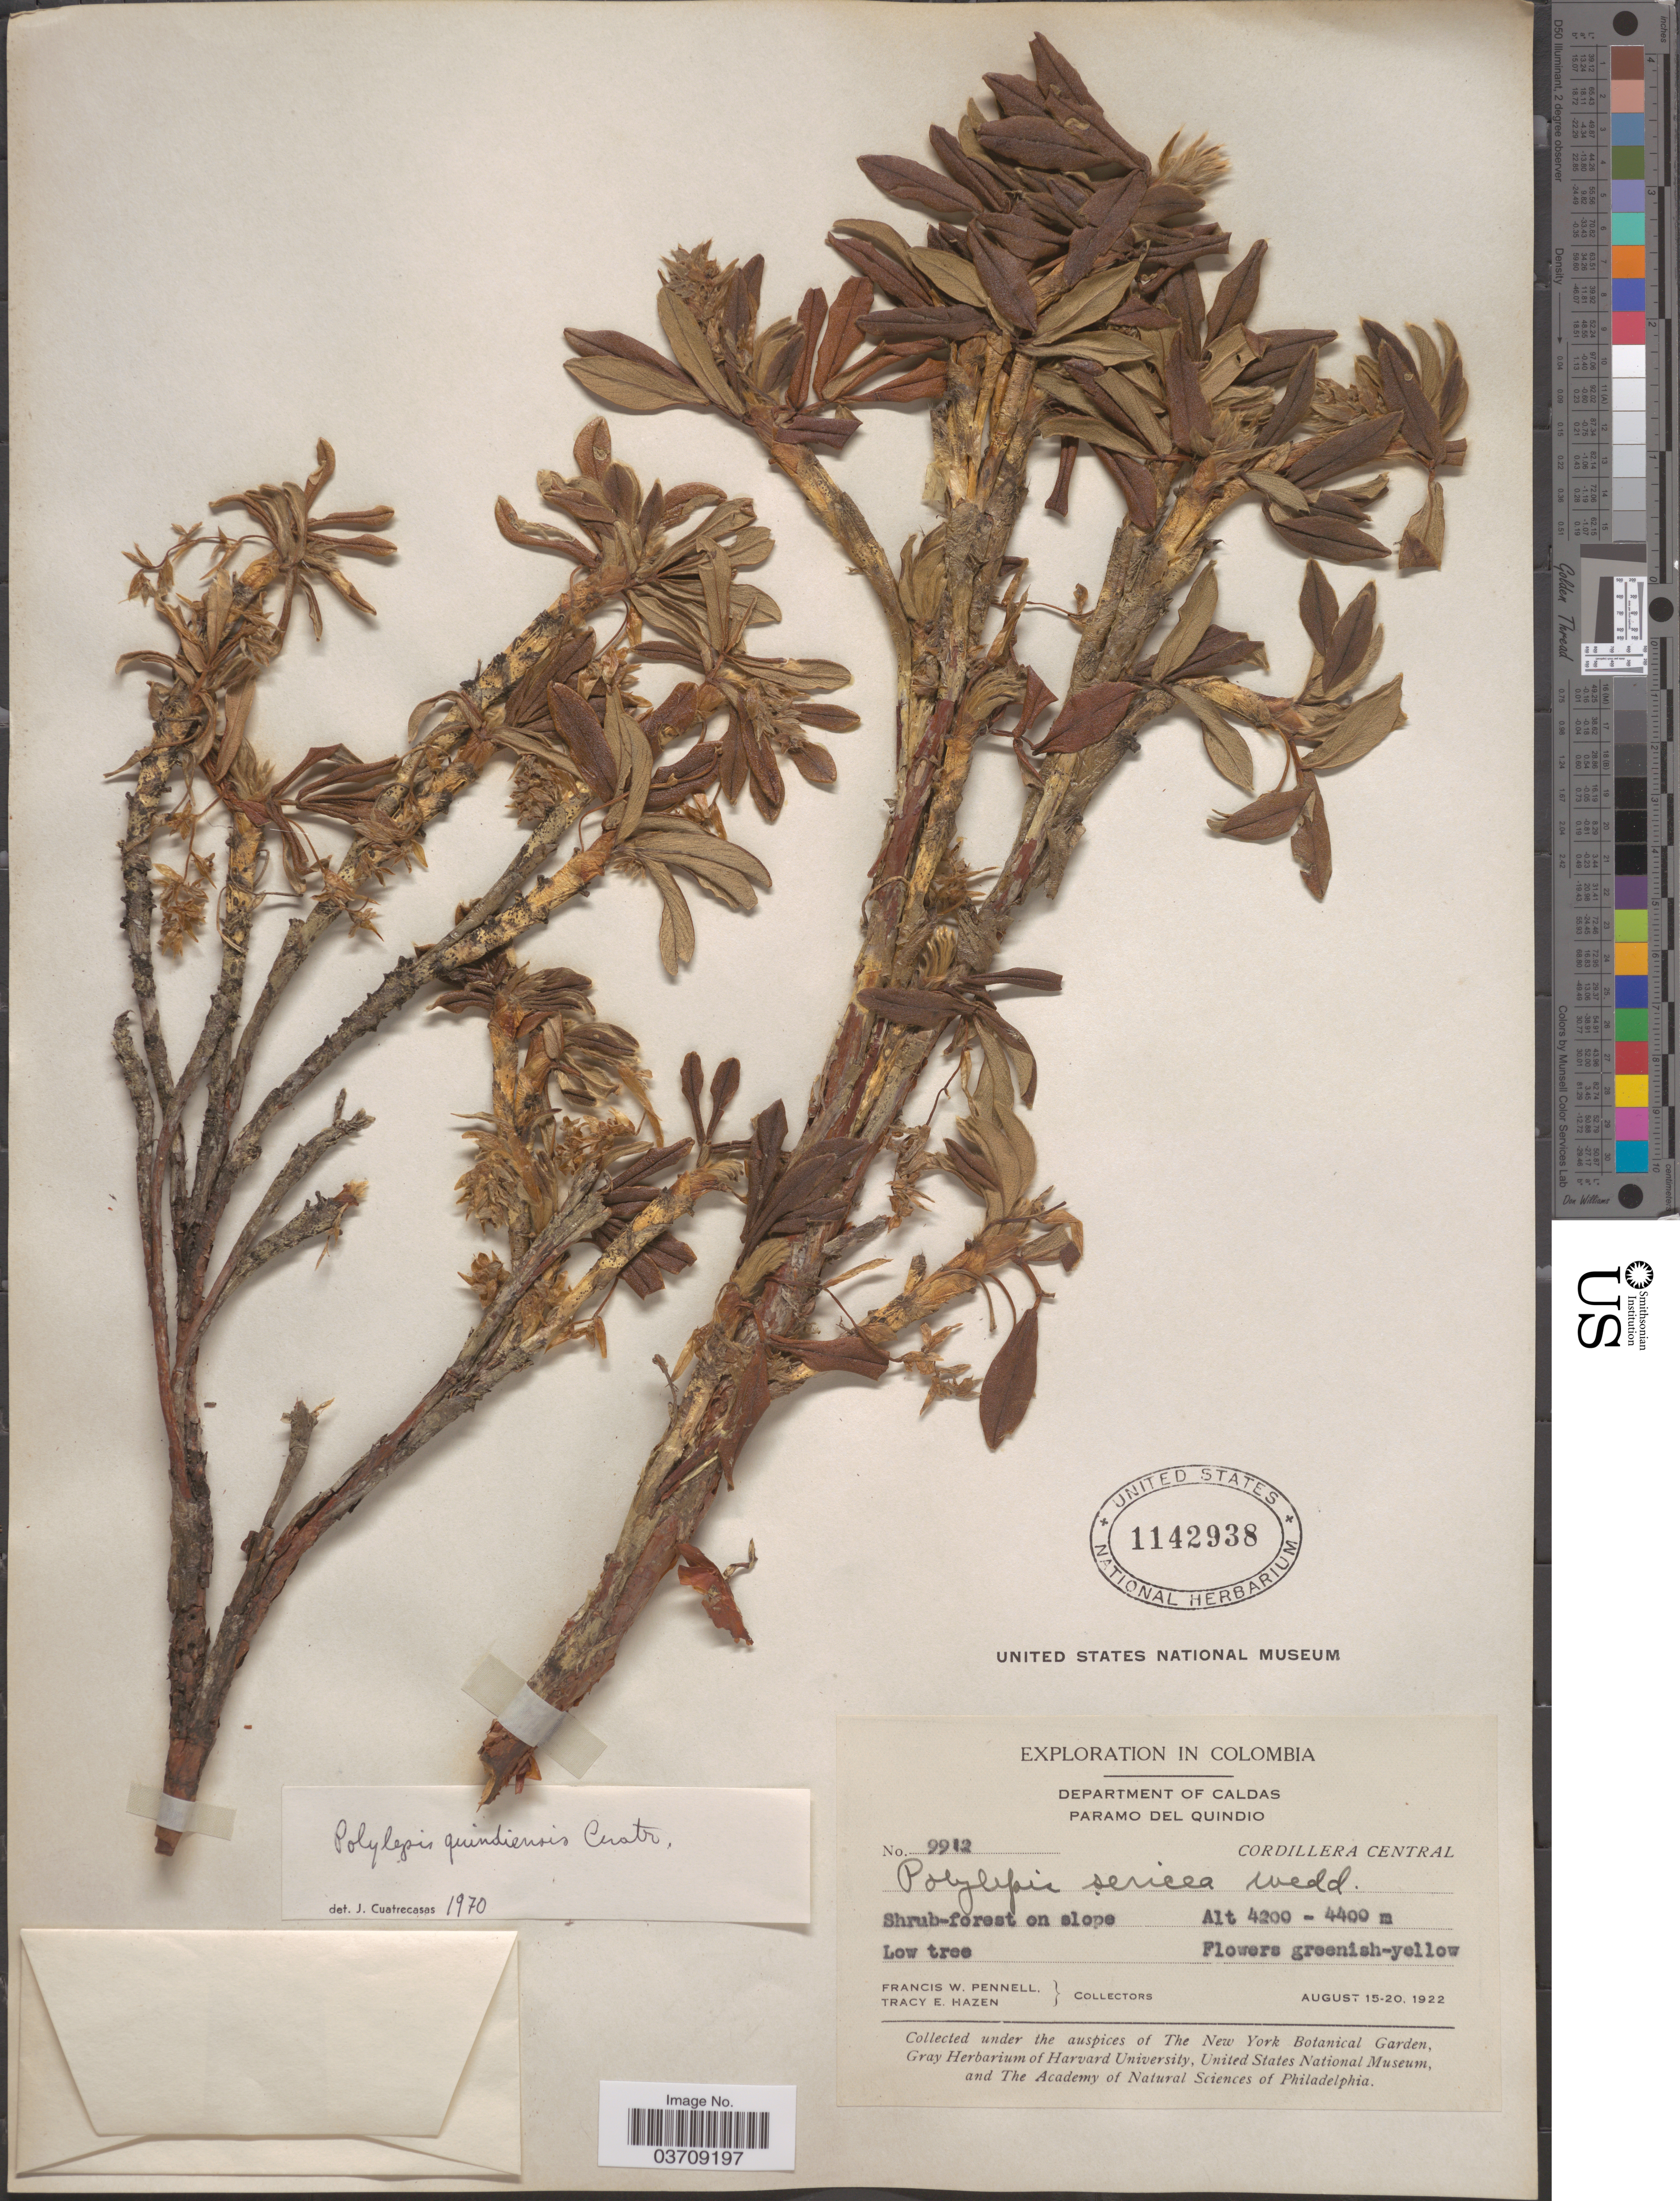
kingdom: Plantae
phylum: Tracheophyta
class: Magnoliopsida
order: Rosales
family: Rosaceae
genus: Polylepis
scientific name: Polylepis sericea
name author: Wedd.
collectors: F. W. Pennell & T. E. Hazen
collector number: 9912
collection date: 1922-08-15/1922-08-20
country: Colombia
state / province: Caldas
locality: Department of Caldas. Paramo del Quindio. Cordillera Central.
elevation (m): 4200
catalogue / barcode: US 1142938